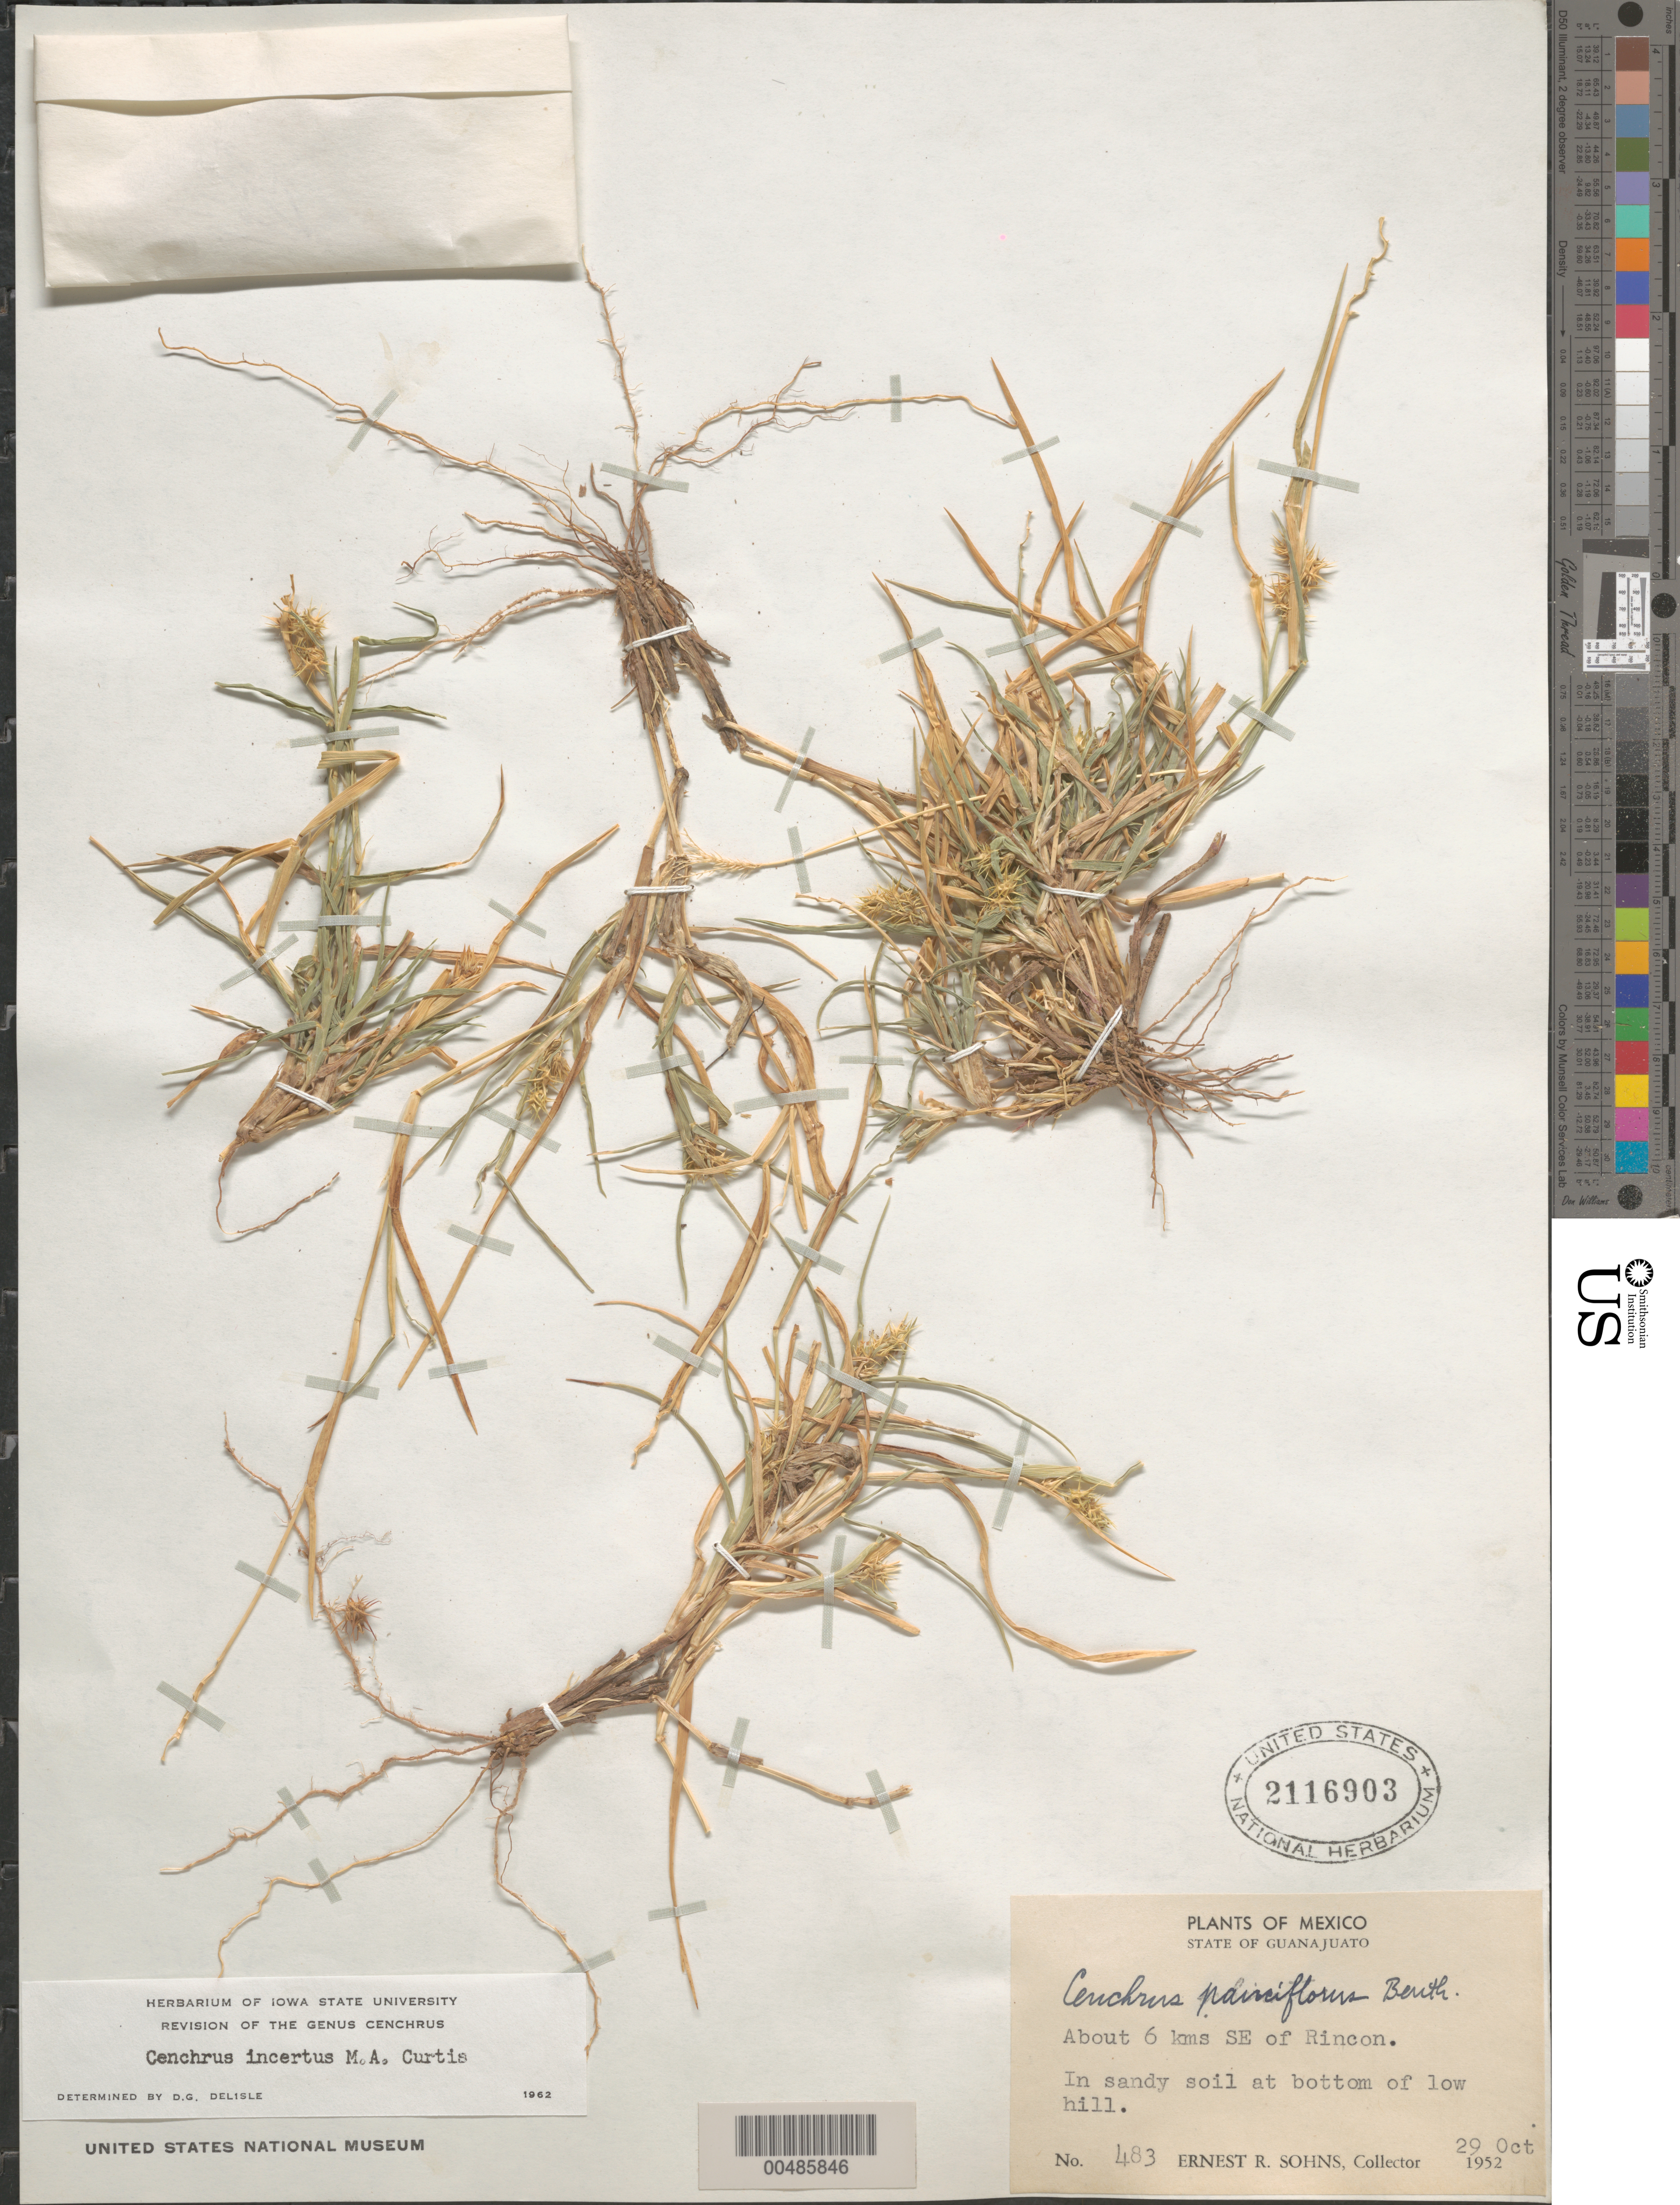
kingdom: Plantae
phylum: Tracheophyta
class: Liliopsida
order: Poales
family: Poaceae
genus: Cenchrus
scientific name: Cenchrus incertus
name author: M.A. Curtis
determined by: Delisle, D. G.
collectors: E. R. Sohns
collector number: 483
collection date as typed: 29 Oct 1952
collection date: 1952-10-29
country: Mexico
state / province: Guanajuato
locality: About 6 km SE of Rincon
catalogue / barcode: US 2116903